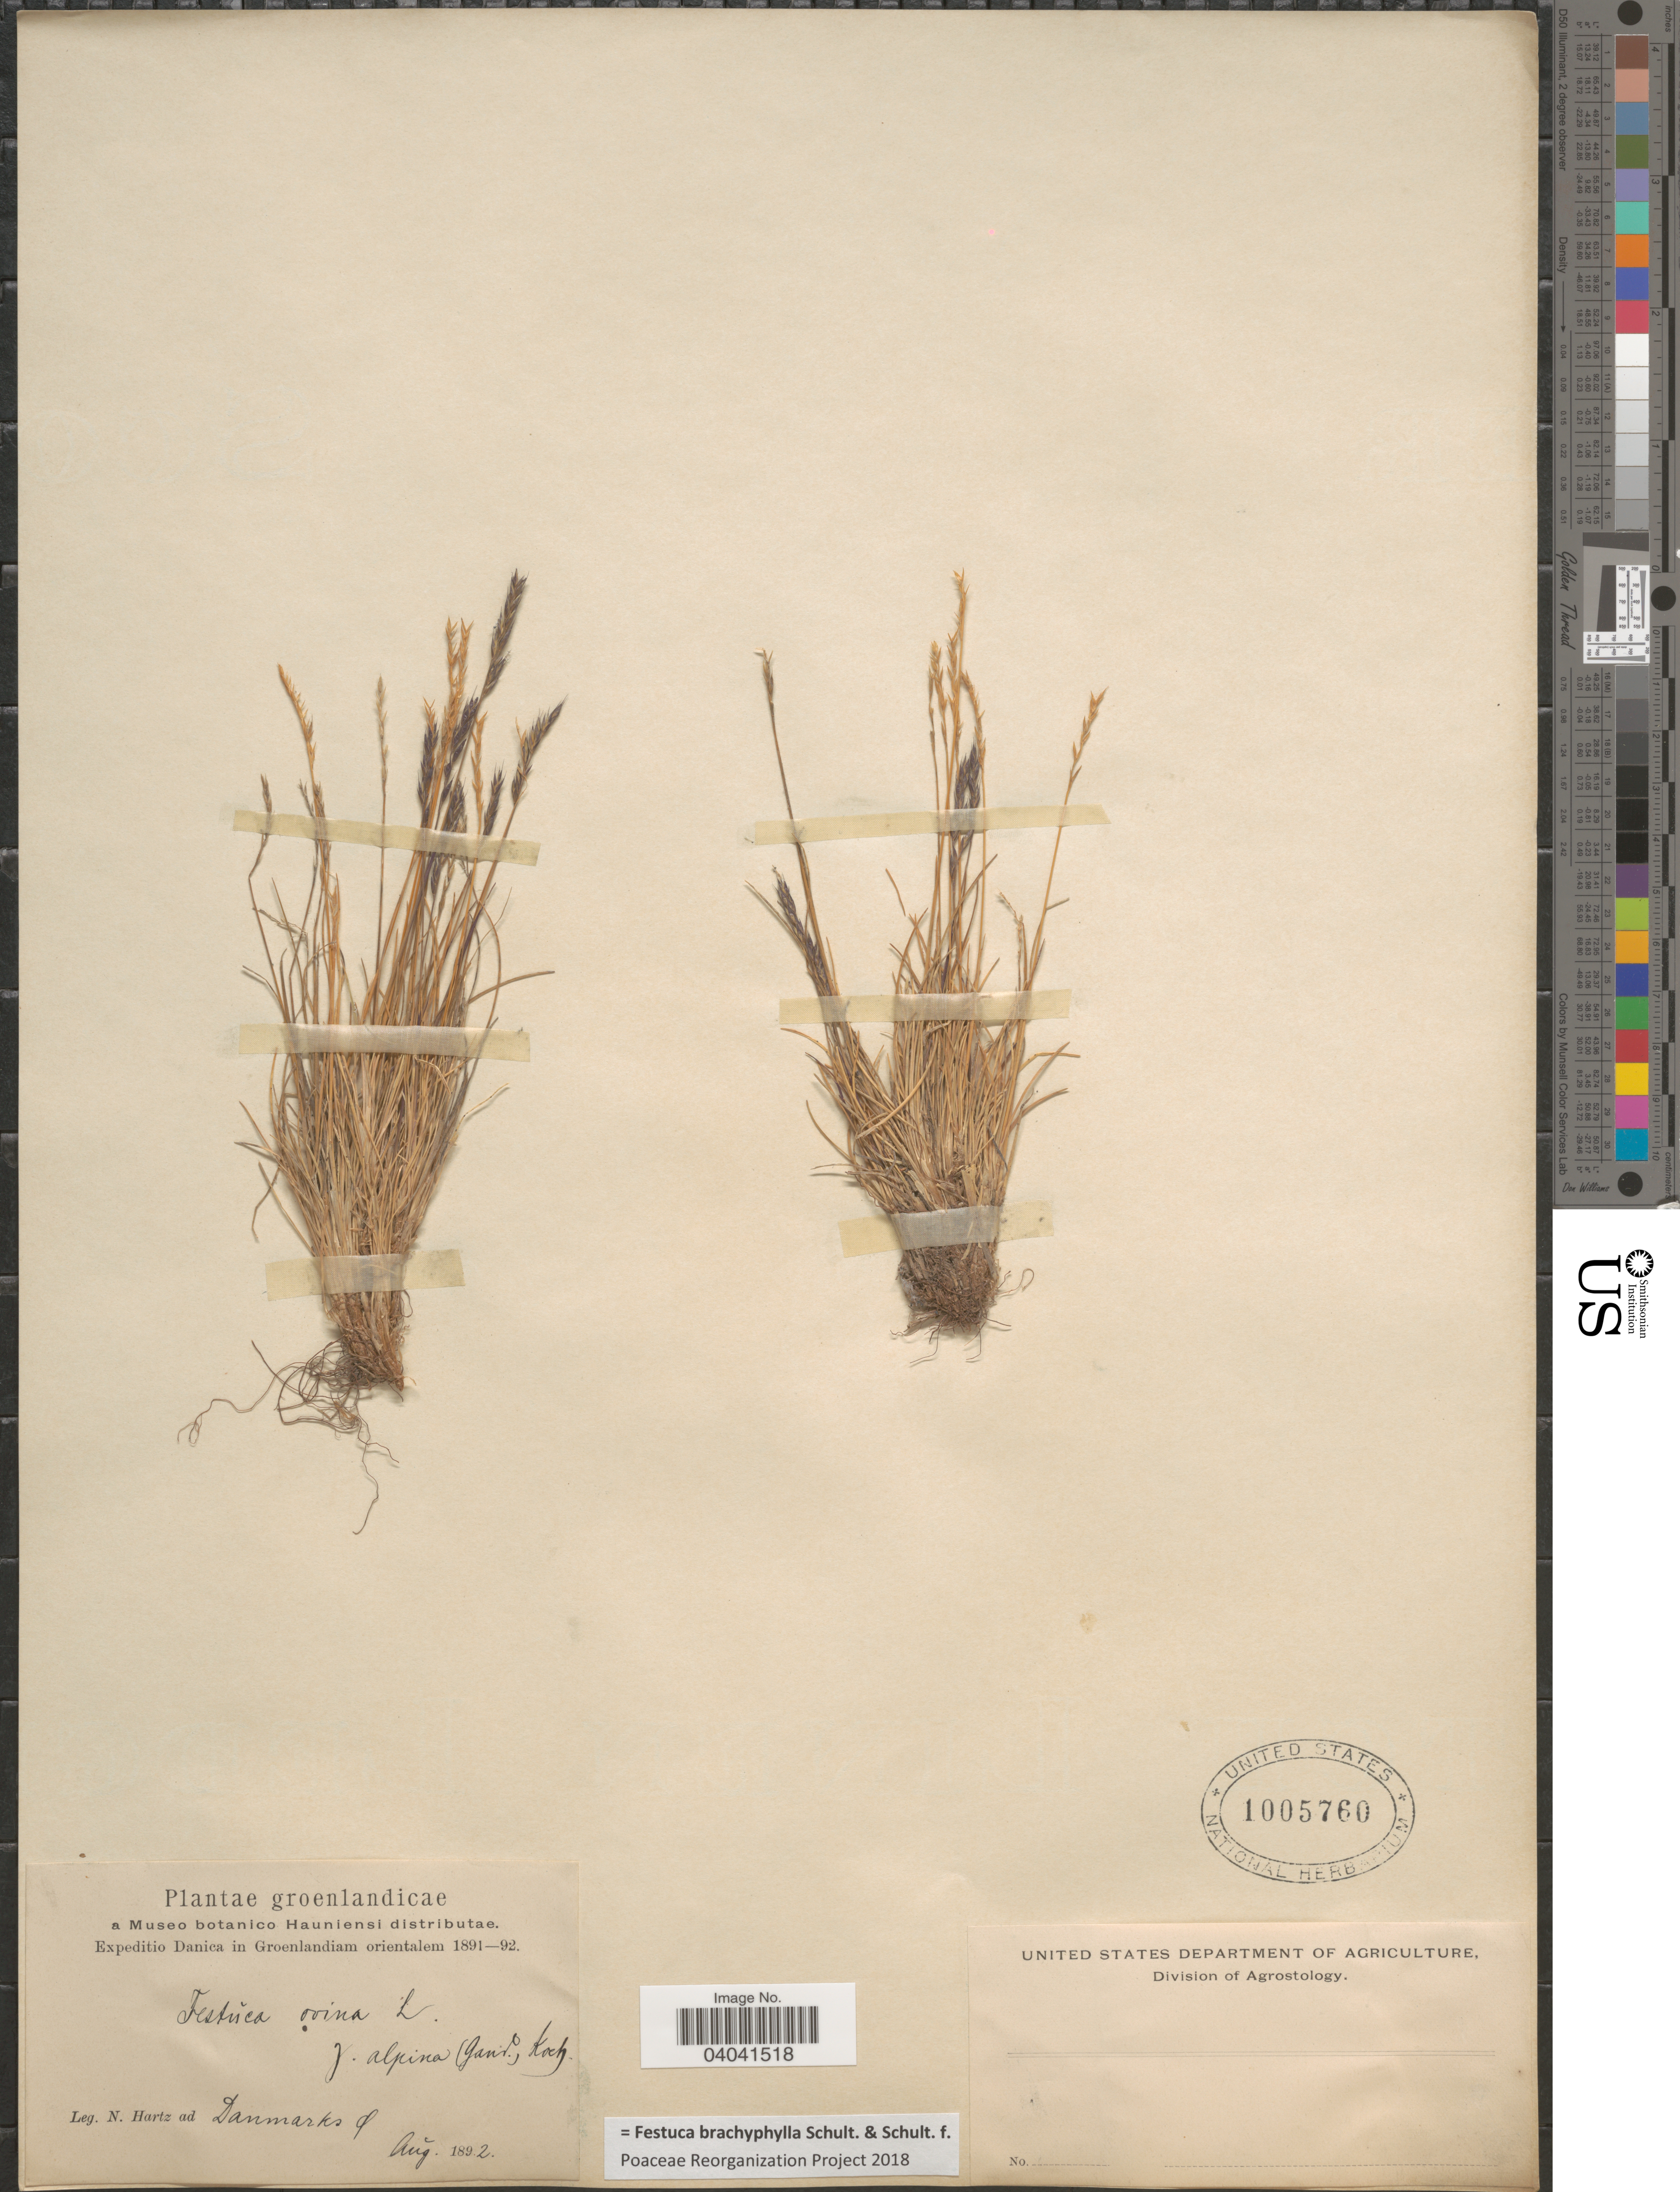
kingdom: Plantae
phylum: Tracheophyta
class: Liliopsida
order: Poales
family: Poaceae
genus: Festuca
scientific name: Festuca brachyphylla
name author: Schult. & Schult. f.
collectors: N. Hartz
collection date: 1892-08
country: Greenland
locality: Groenlandicae.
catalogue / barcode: US 1005760